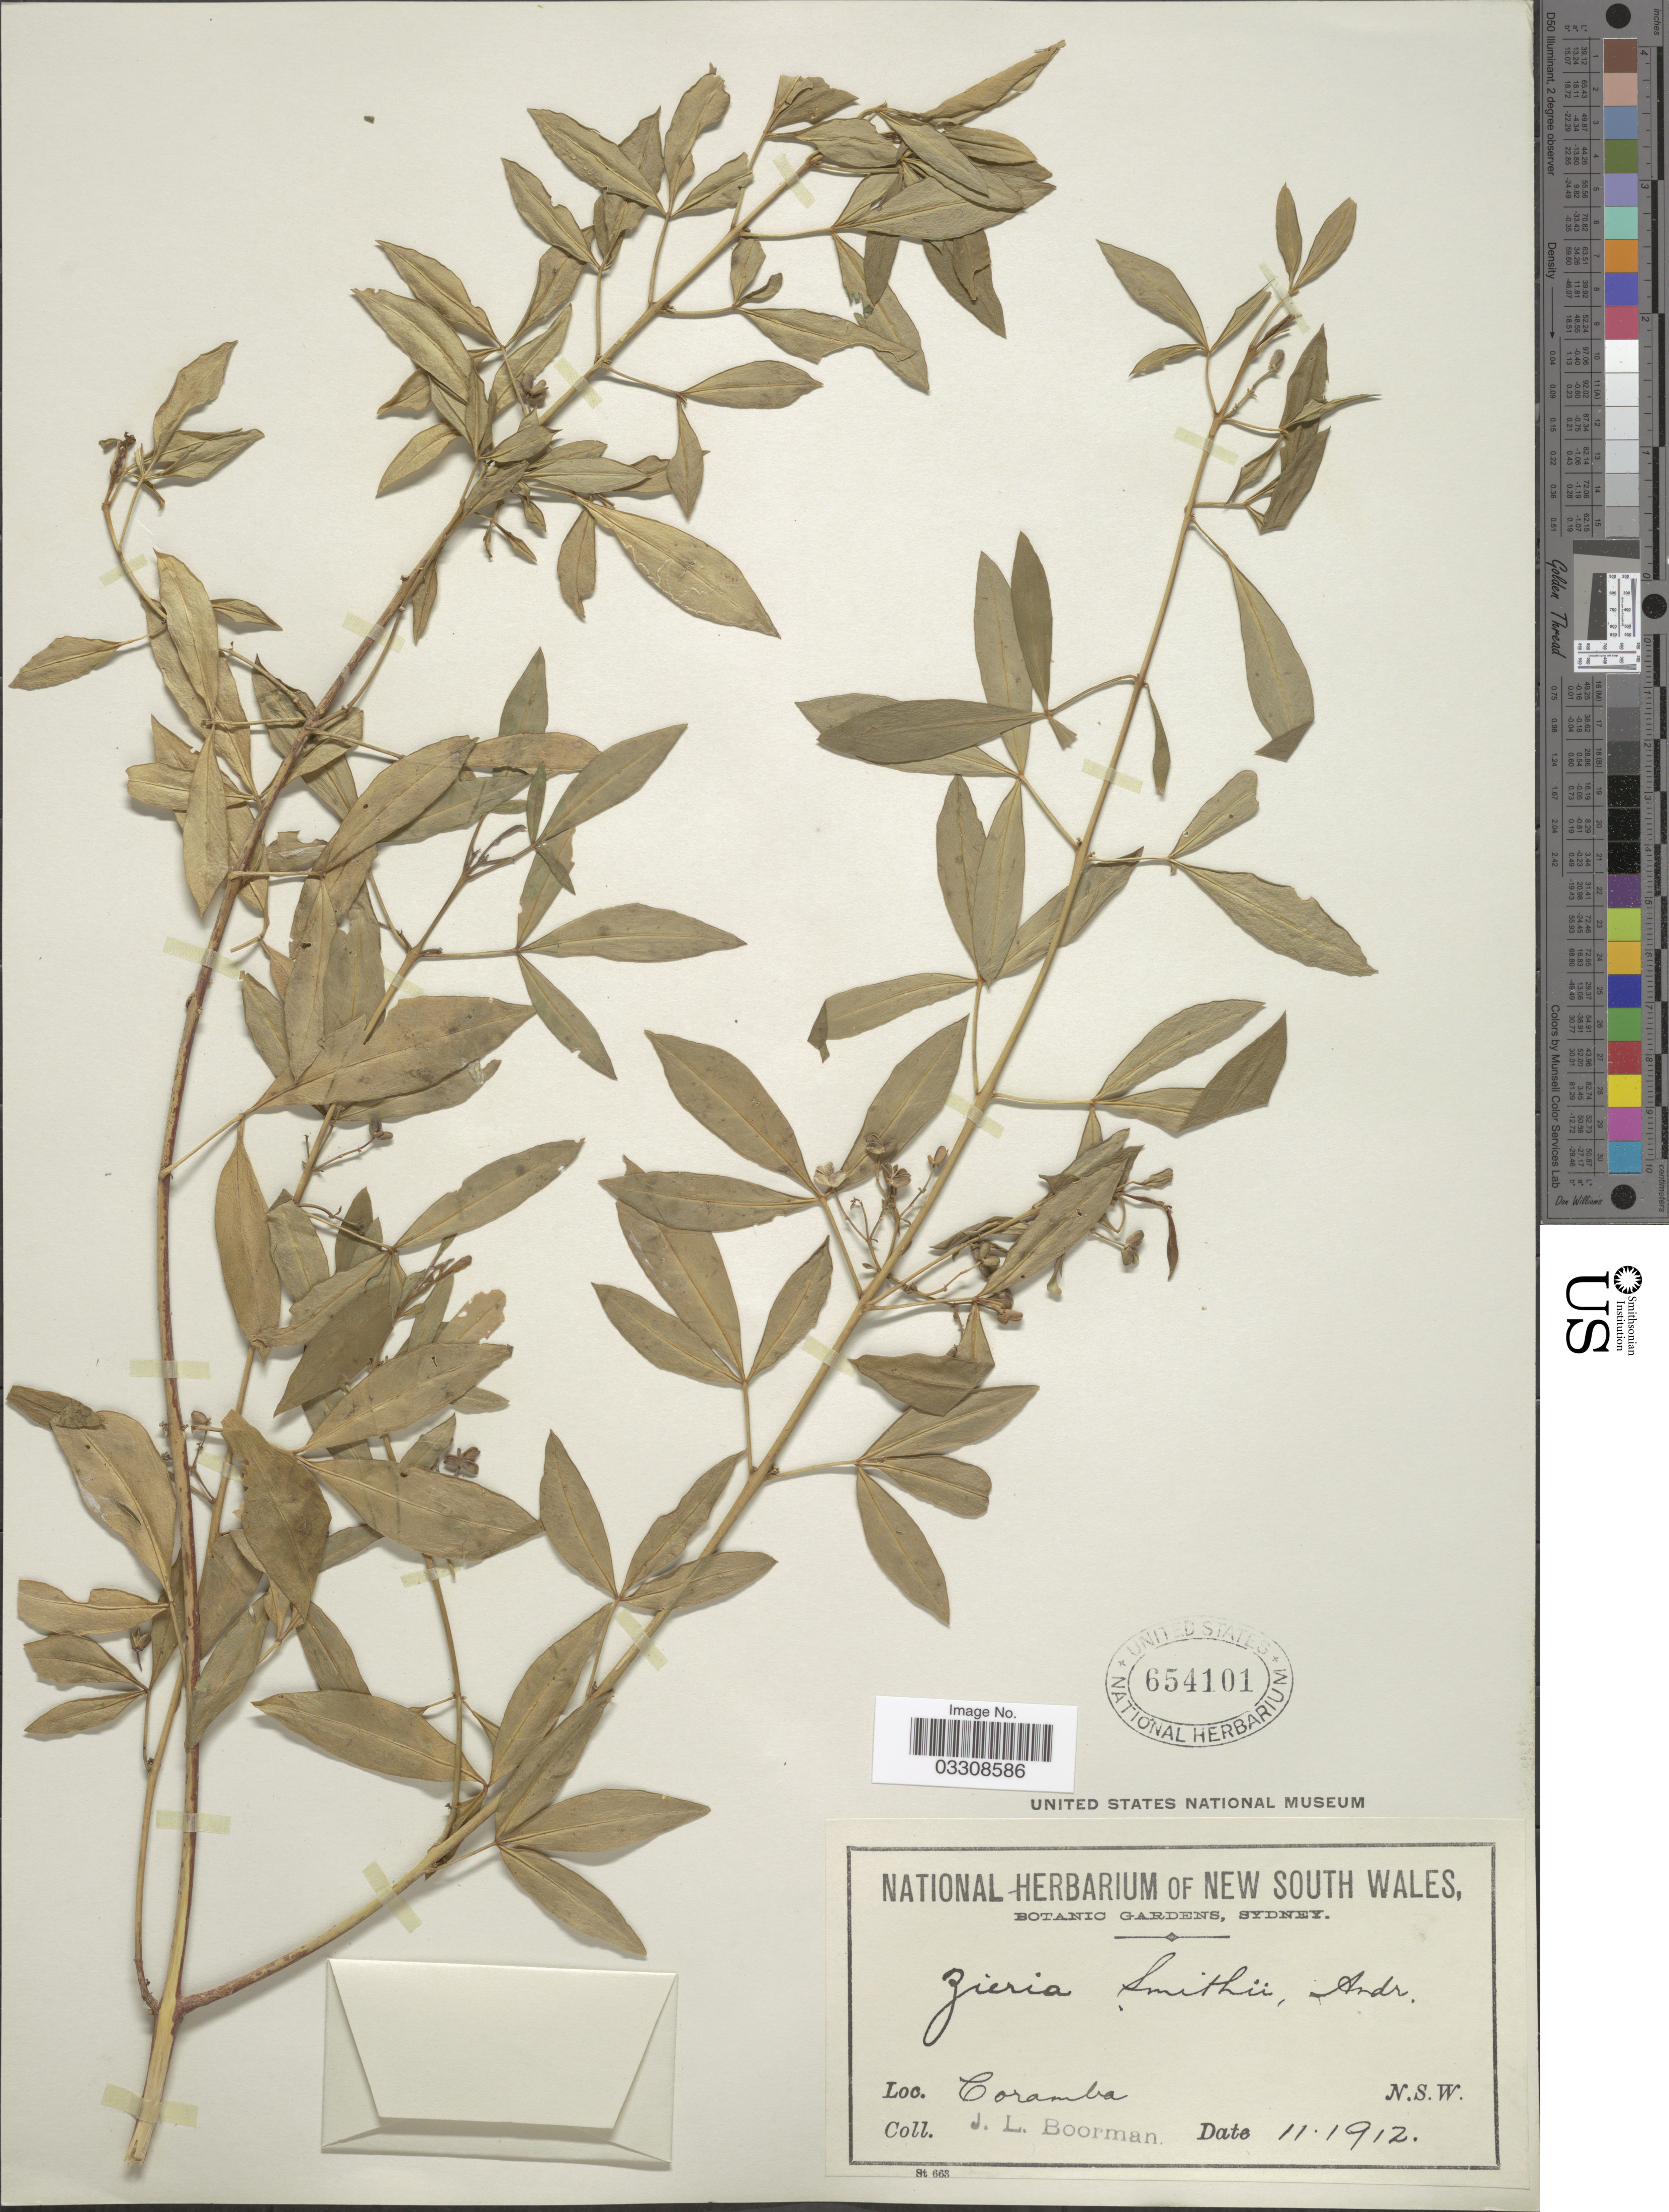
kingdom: Plantae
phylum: Tracheophyta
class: Magnoliopsida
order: Sapindales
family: Rutaceae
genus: Zieria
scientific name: Zieria smithii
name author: Jacks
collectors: J. Boorman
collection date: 1912-11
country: Australia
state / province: New South Wales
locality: Coramba.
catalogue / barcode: US 654101